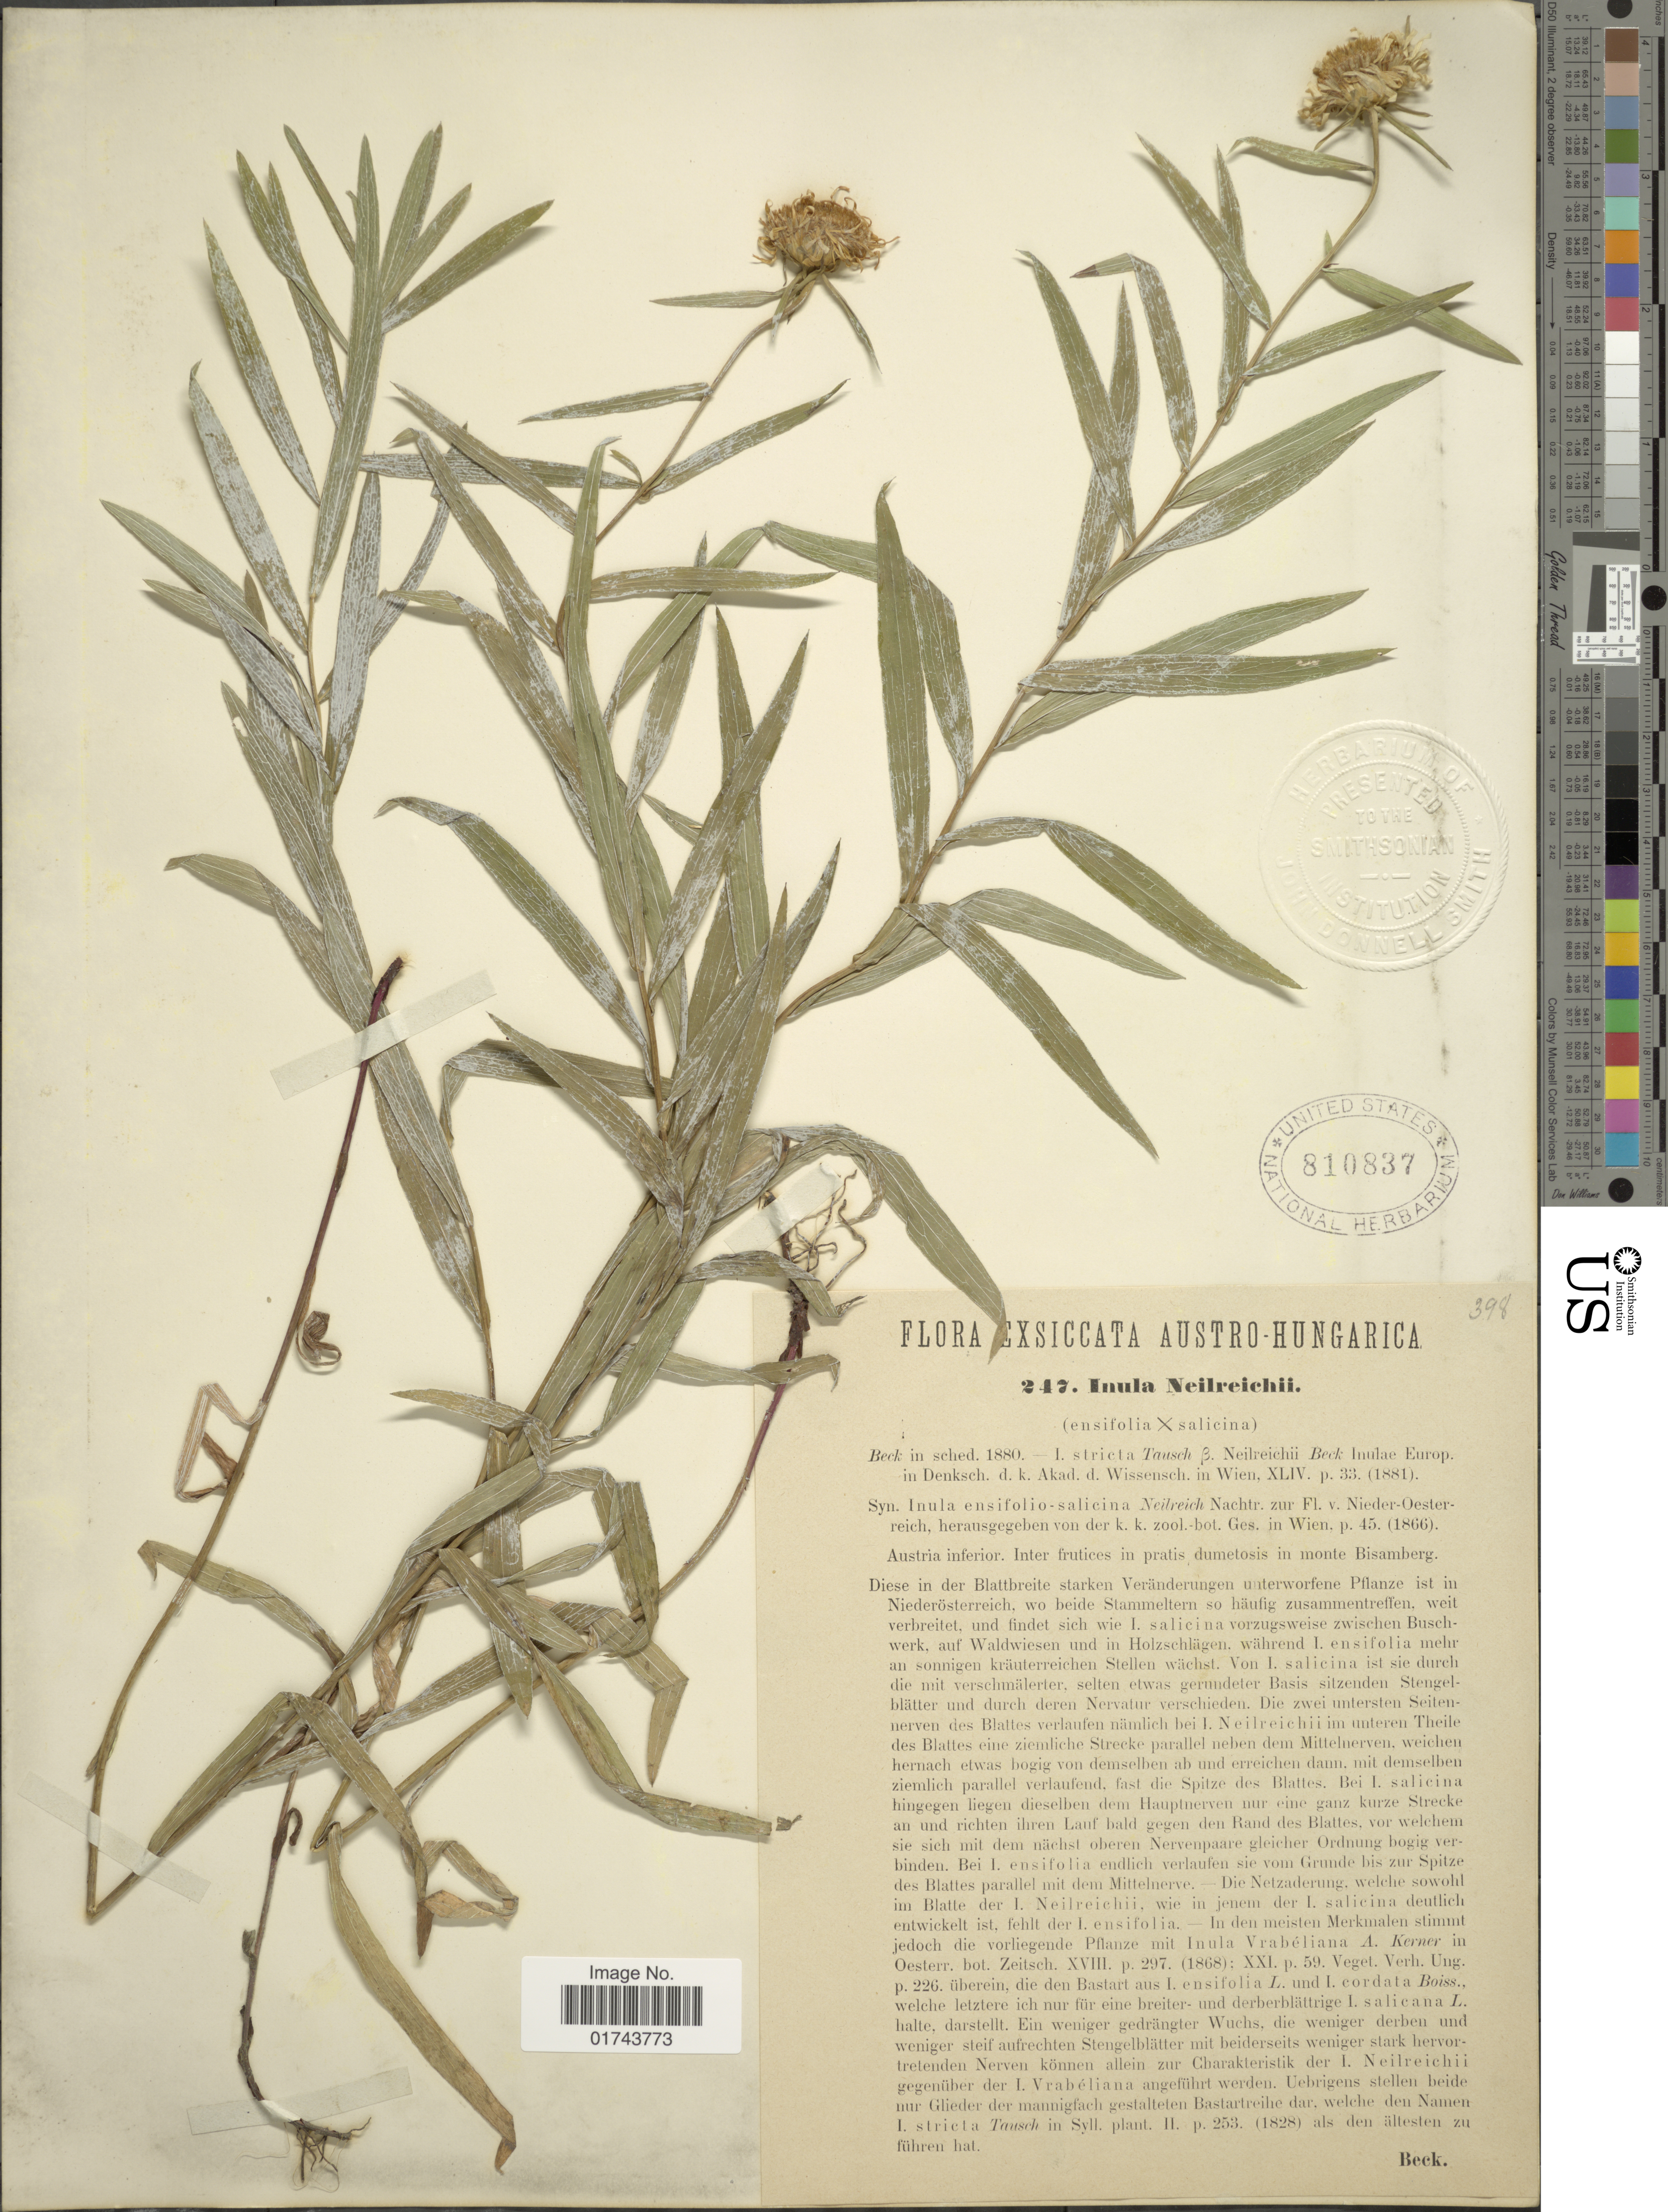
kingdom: Plantae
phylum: Tracheophyta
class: Magnoliopsida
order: Asterales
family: Asteraceae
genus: Inula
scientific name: Inula neilreichii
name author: Beck ex Formánek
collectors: -- Beck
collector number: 247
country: Austria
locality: Austria inferior, inter frutices in pratis dumetosis in monte Bisamberg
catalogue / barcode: US 810837